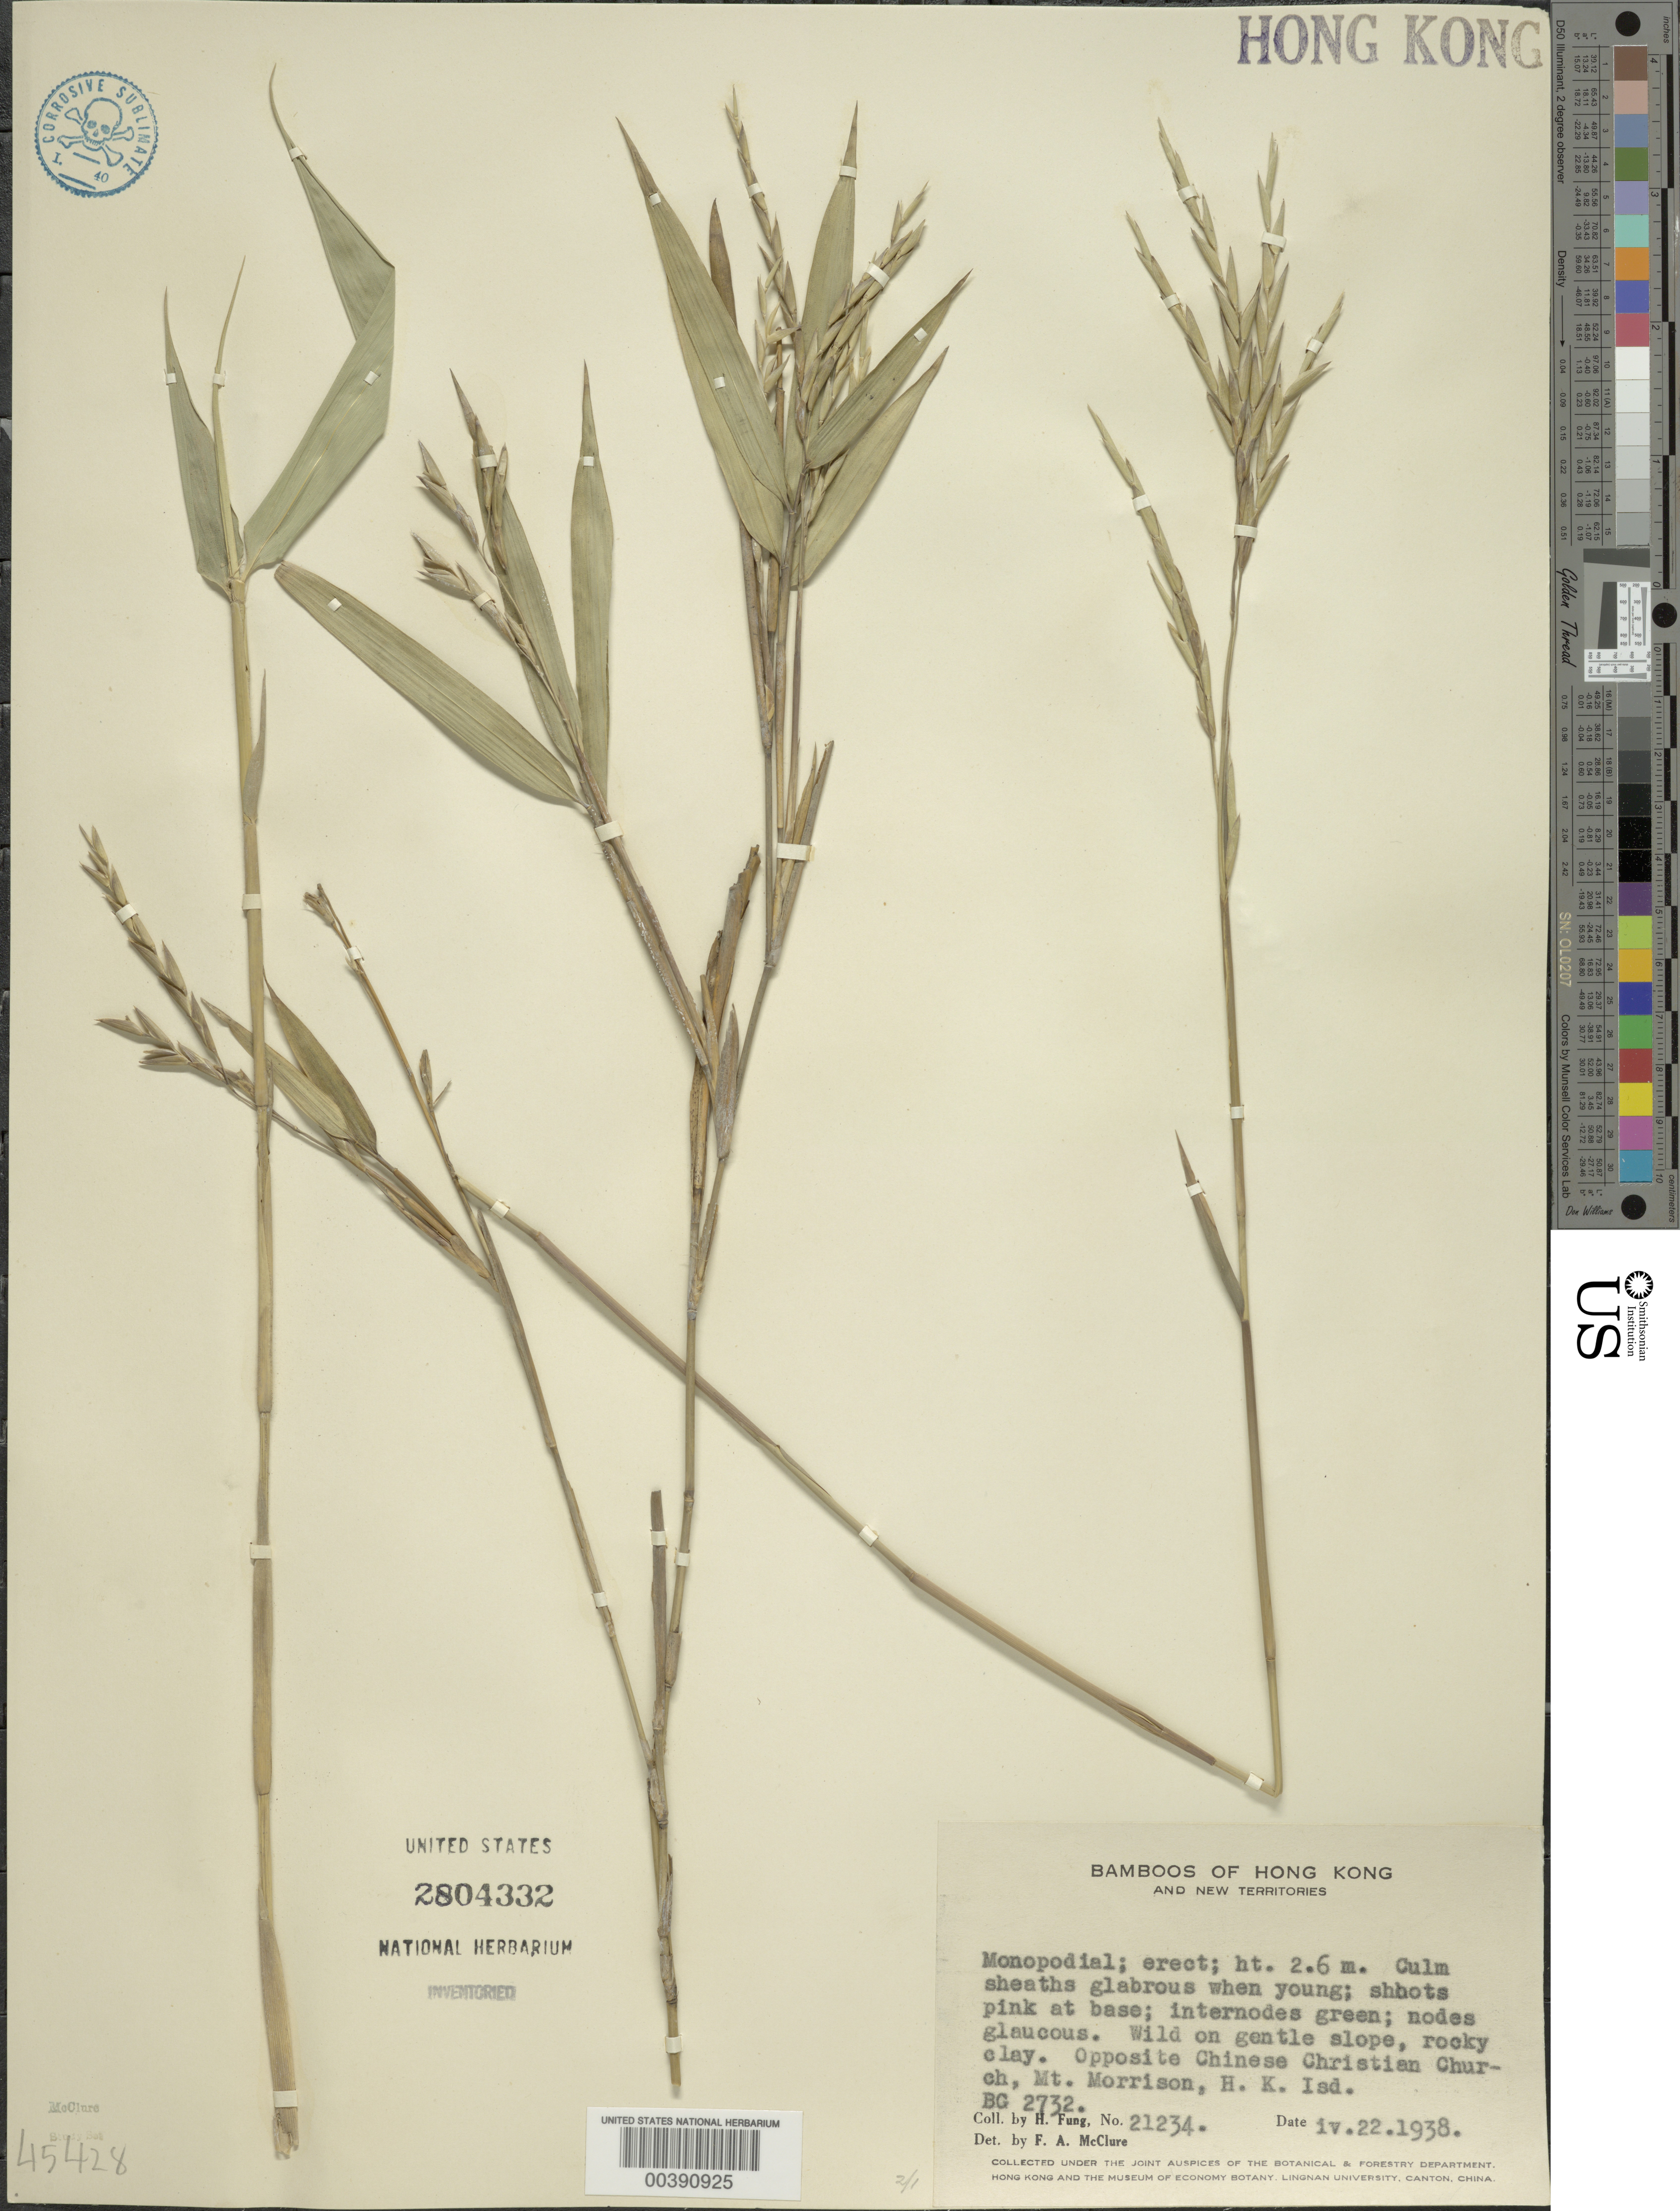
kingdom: Plantae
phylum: Tracheophyta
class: Liliopsida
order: Poales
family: Poaceae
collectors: H. L. Fung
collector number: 21234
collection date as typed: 22 Apr 1938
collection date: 1938-04-22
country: China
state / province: Hong Kong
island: Hong Kong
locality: Mt. morrison, chinese christian church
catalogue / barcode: US 2804332